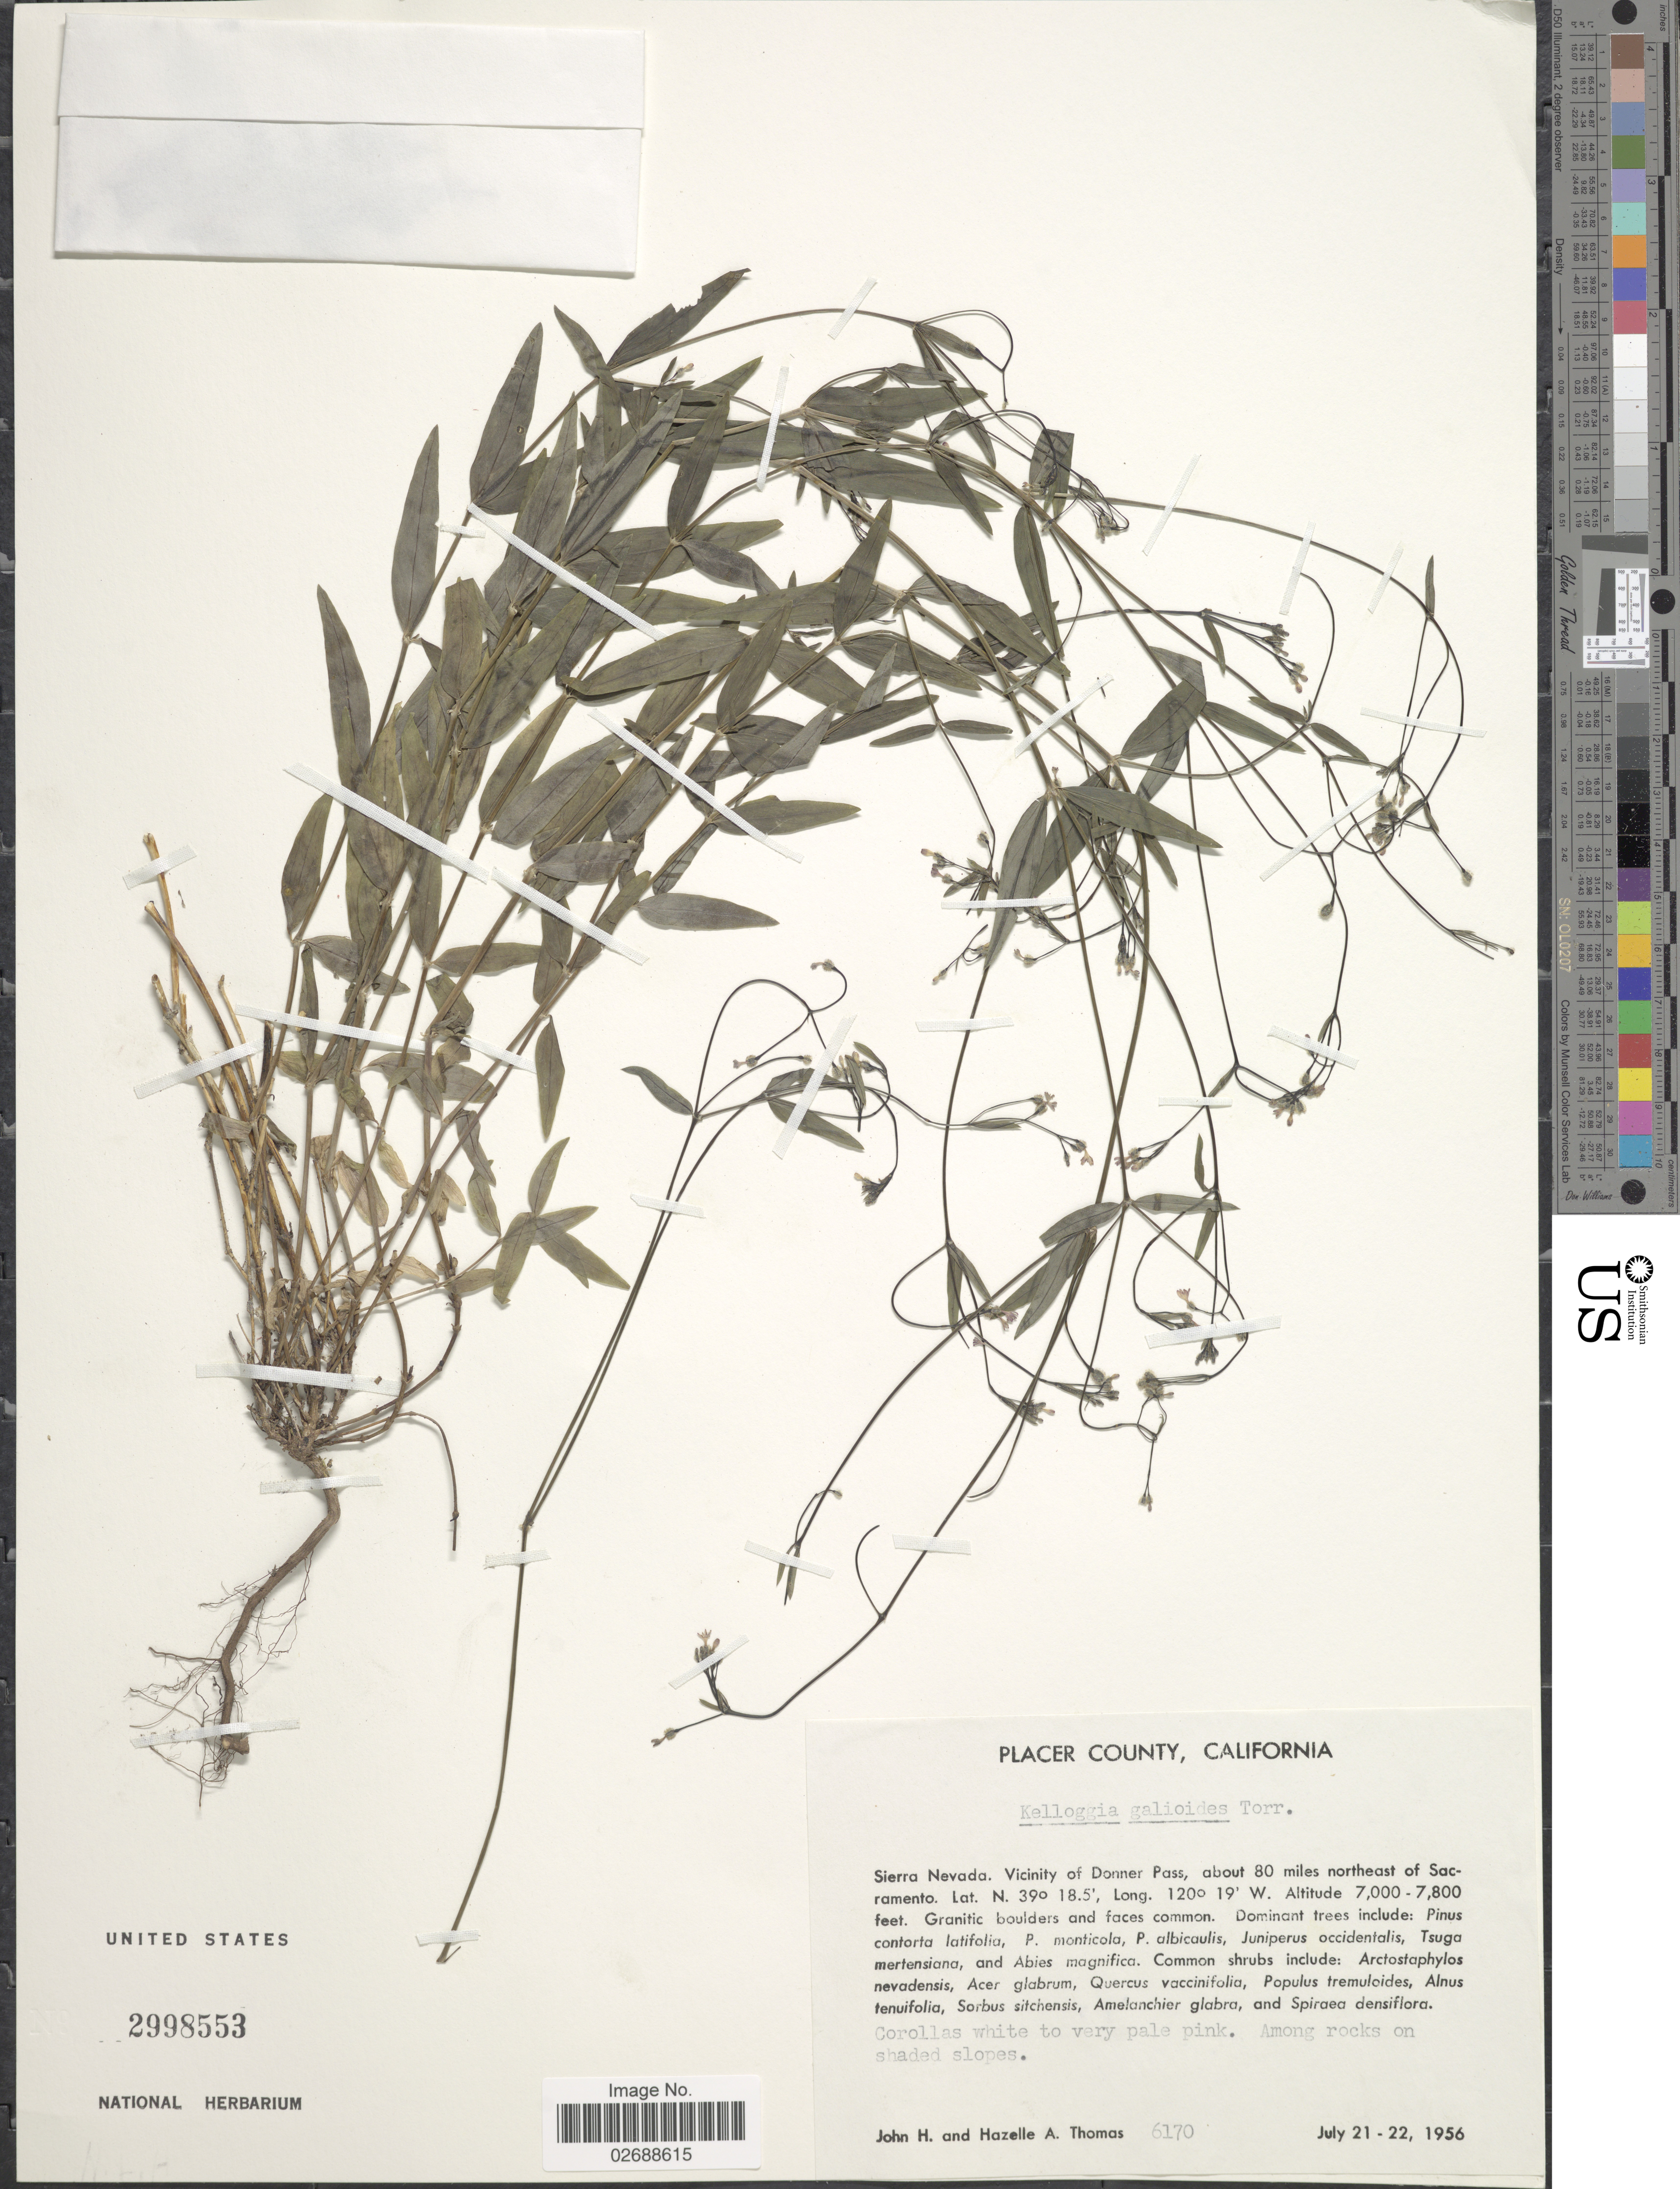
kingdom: Plantae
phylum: Tracheophyta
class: Magnoliopsida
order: Gentianales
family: Rubiaceae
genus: Kelloggia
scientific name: Kelloggia galioides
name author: Torr.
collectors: J. H. Thomas & H. Thomas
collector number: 6170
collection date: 1956-07-21/1956-07-22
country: United States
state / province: California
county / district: Placer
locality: Placer County. Sierra Nevada. Vicinity of Donner Pass, about 80 miles northeast of Sacramento.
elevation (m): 2134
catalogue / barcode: US 2998553